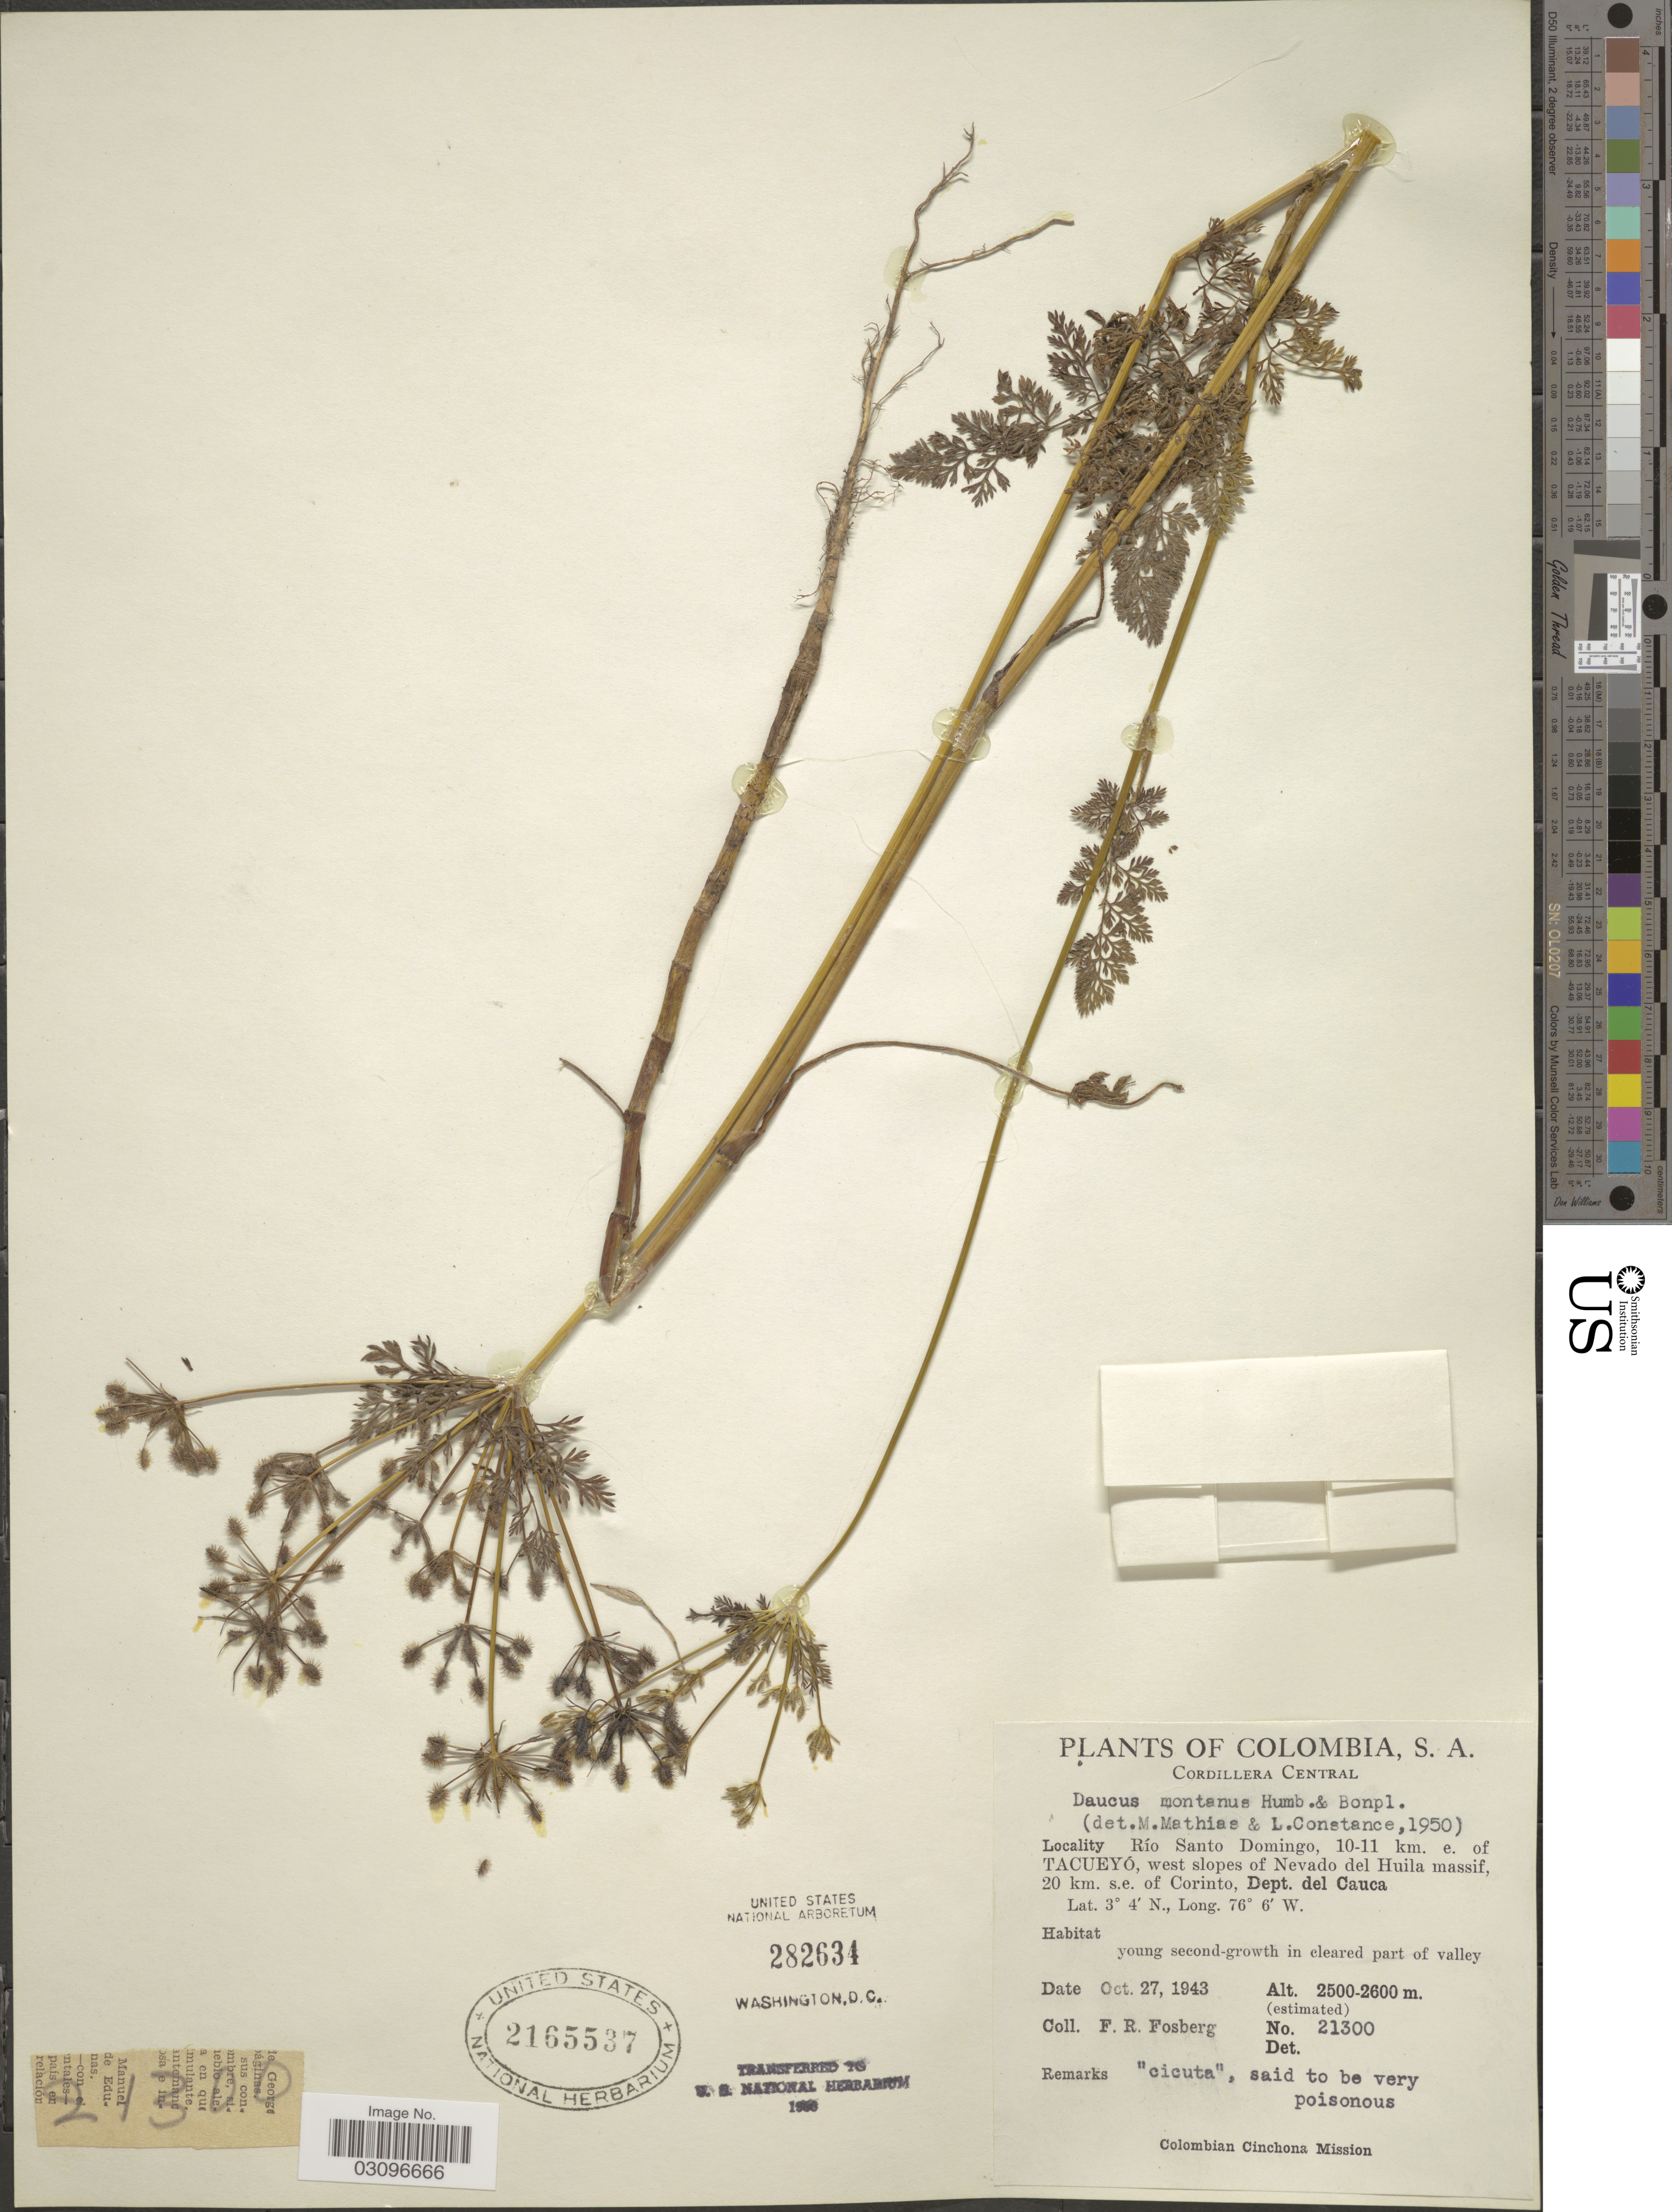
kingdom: Plantae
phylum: Tracheophyta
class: Magnoliopsida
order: Apiales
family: Apiaceae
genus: Daucus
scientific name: Daucus montanus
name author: Humb. & Bonpl. ex Spreng.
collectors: F. R. Fosberg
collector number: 21300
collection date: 1943-10-27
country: Colombia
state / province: Cauca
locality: Cordillera Central, Río Santo Domingo, 10-11 km. e. of Tacueyó, west slopes of Nevado del Huila massif, 20 km. s.e. of Corinto, Dept. del Cauca.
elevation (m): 2500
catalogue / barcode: US 2165537